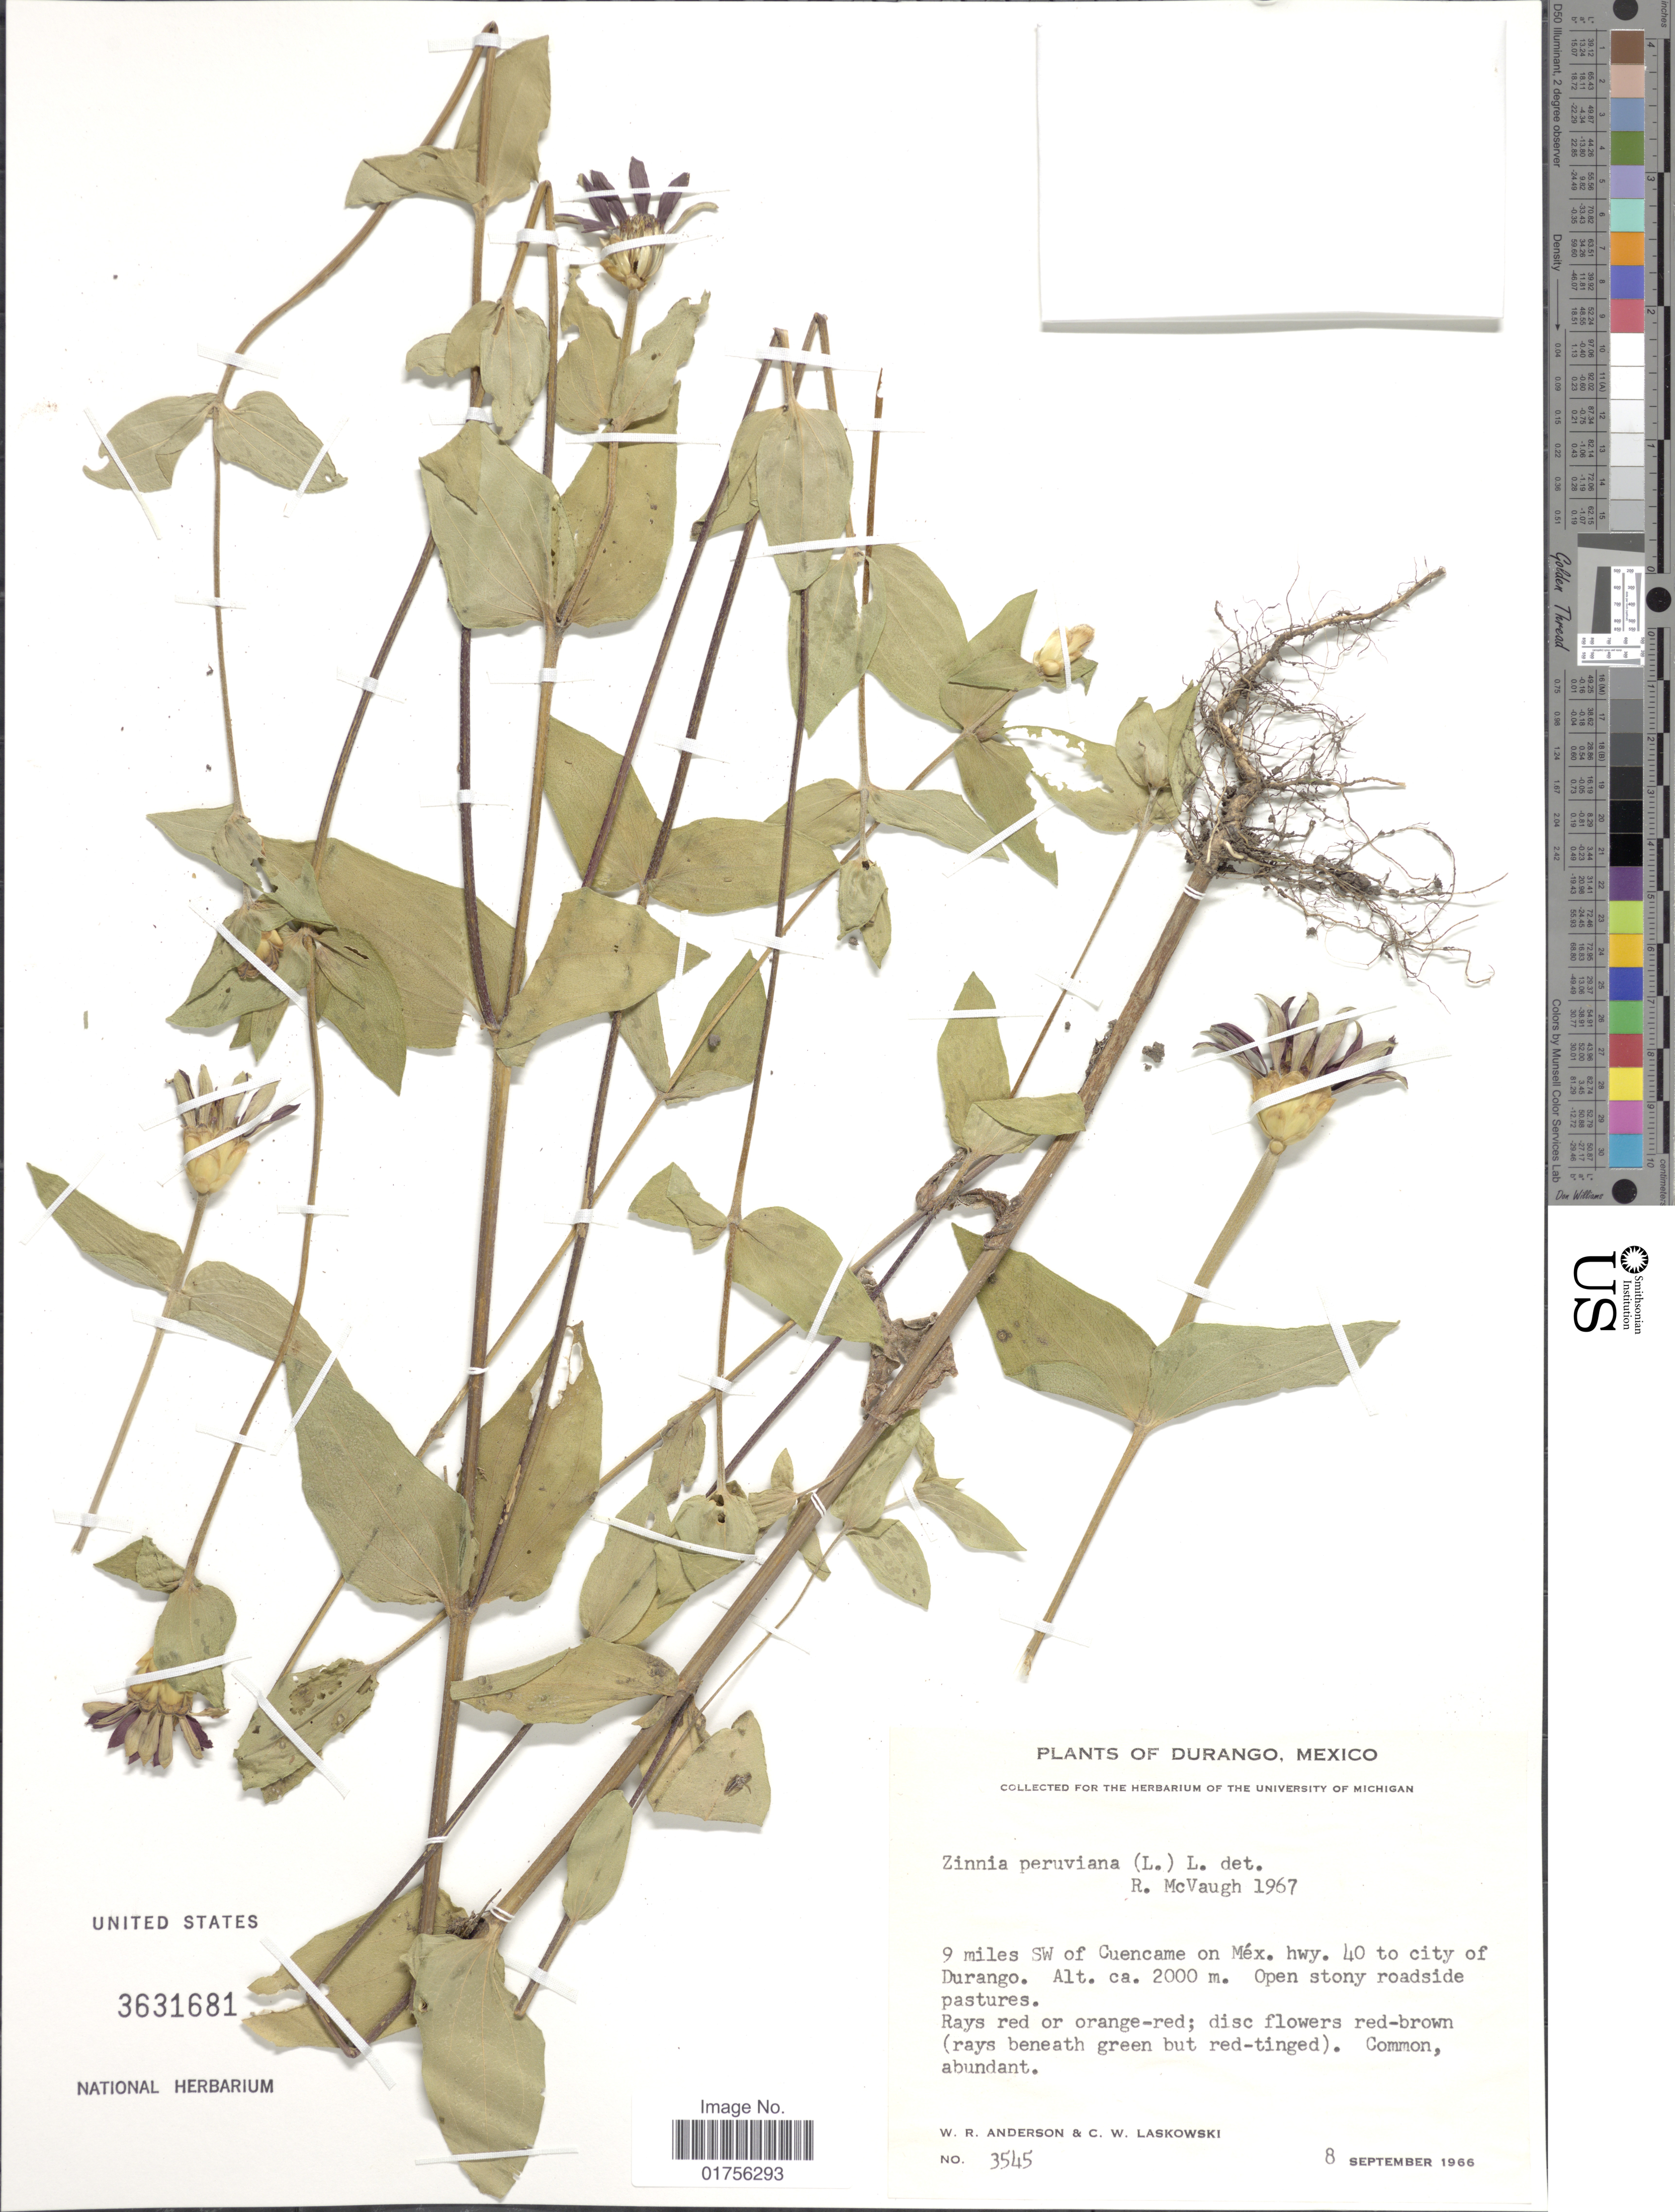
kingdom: Plantae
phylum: Tracheophyta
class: Magnoliopsida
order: Asterales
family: Asteraceae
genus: Zinnia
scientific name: Zinnia peruviana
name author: (L.) L.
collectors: W. R. Anderson & C. Laskowski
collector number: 3545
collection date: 1966-09-08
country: Mexico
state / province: Durango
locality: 9 miles SW of Cuencame on Mex., hwy. 40 to city of Durango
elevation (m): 2000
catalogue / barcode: US 3631681